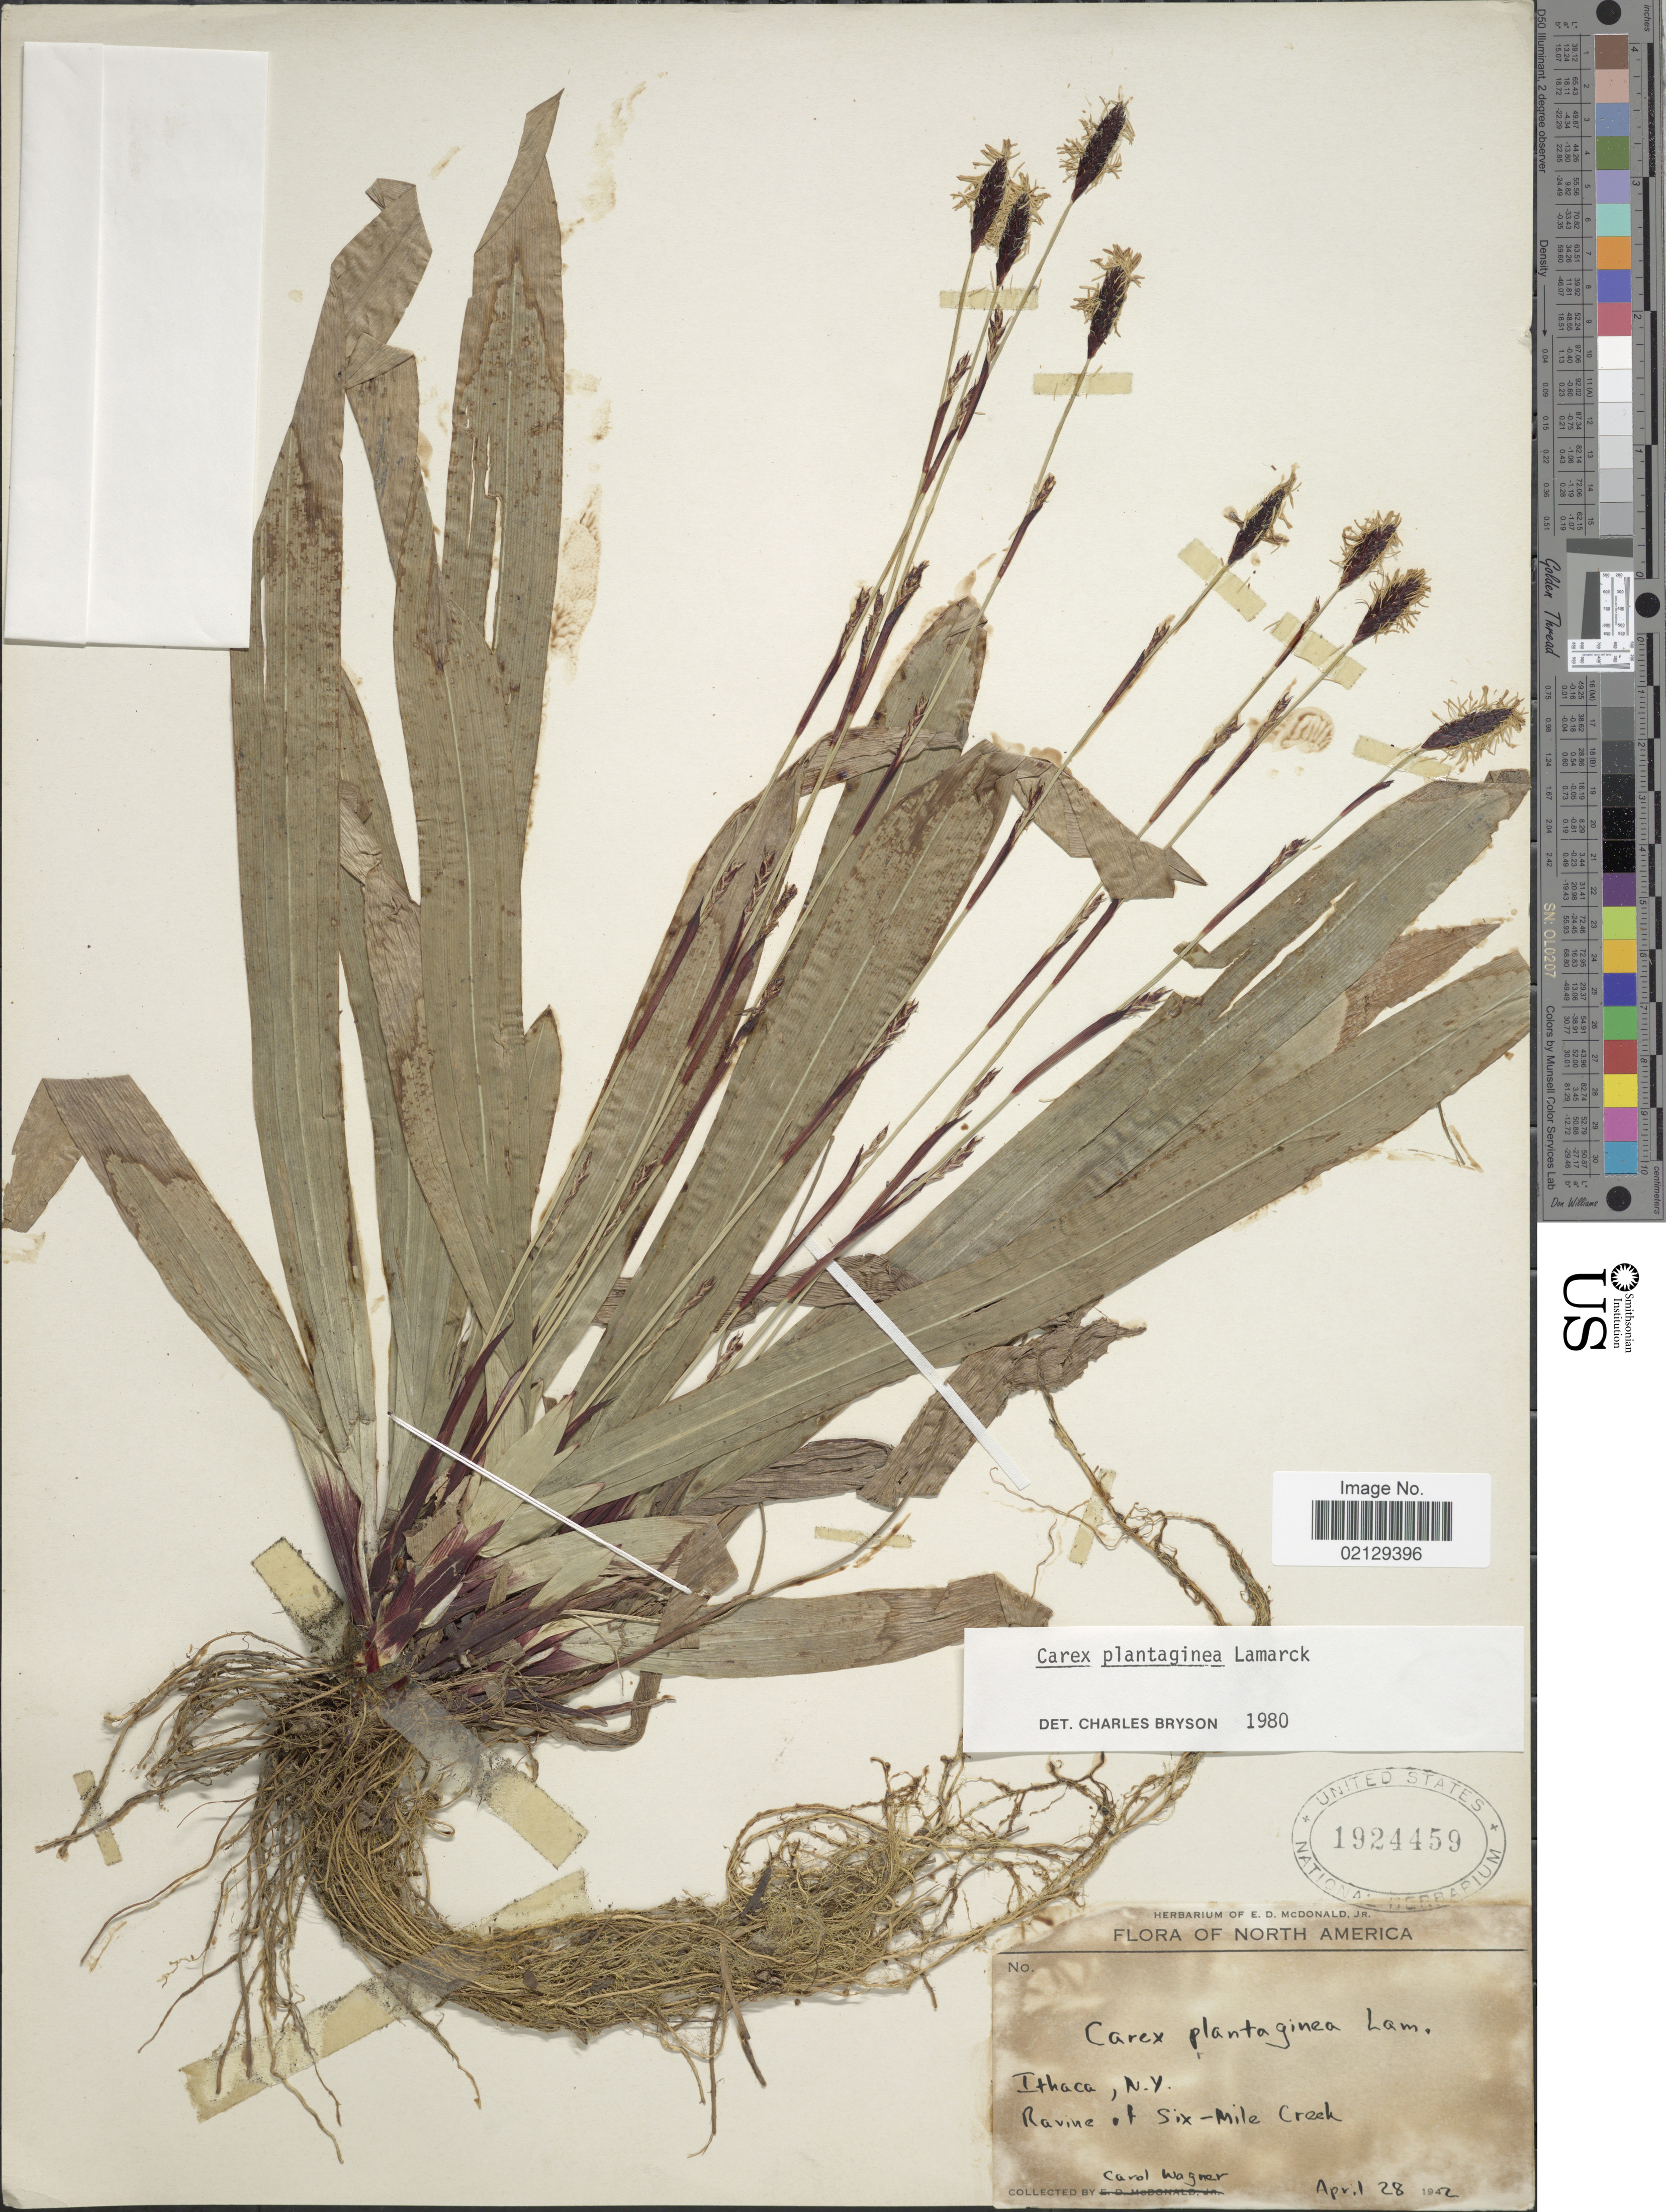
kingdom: Plantae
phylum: Tracheophyta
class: Liliopsida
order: Poales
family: Cyperaceae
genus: Carex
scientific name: Carex plantaginea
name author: Lam.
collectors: C. Wagner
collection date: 1942-04-28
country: United States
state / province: New York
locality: Ithaca, Ravince at Six-Mile Creek.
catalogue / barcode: US 1924459